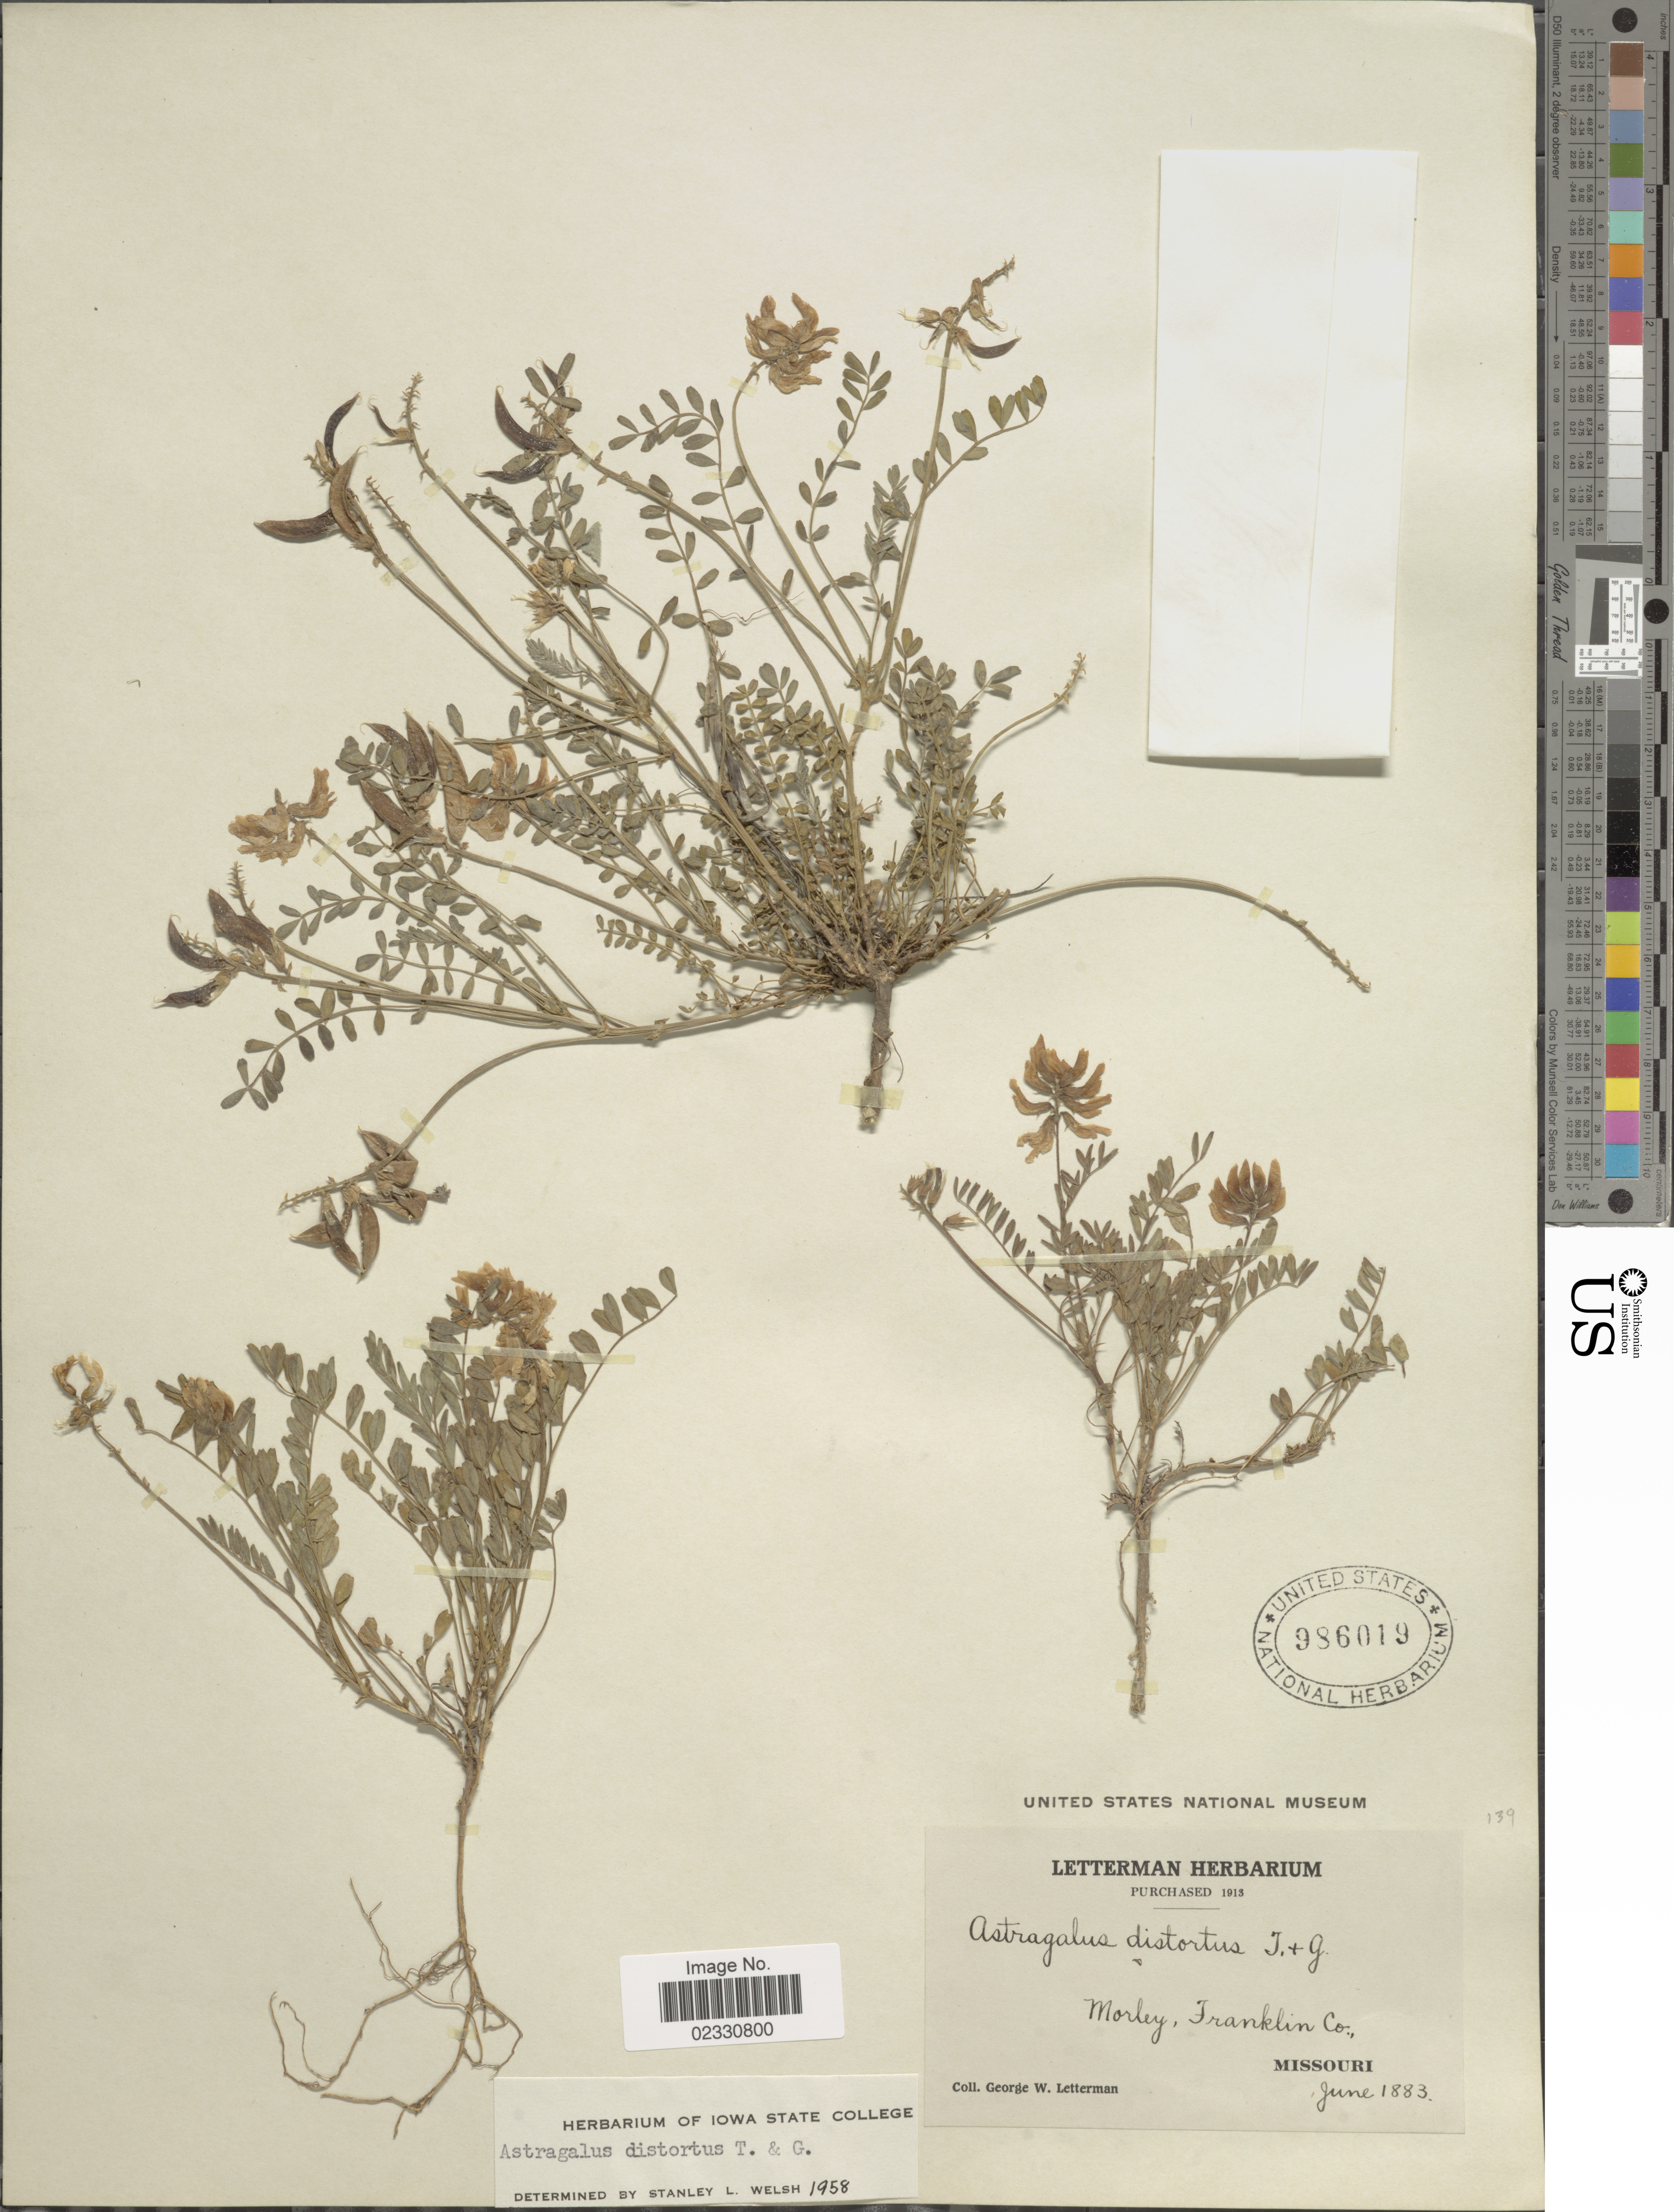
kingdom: Plantae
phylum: Tracheophyta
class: Magnoliopsida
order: Fabales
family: Fabaceae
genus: Astragalus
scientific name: Astragalus distortus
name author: Torr. & A. Gray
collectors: G. W. Letterman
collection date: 1883-06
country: United States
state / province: Missouri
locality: Morley, Franklin Co.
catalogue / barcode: US 986019